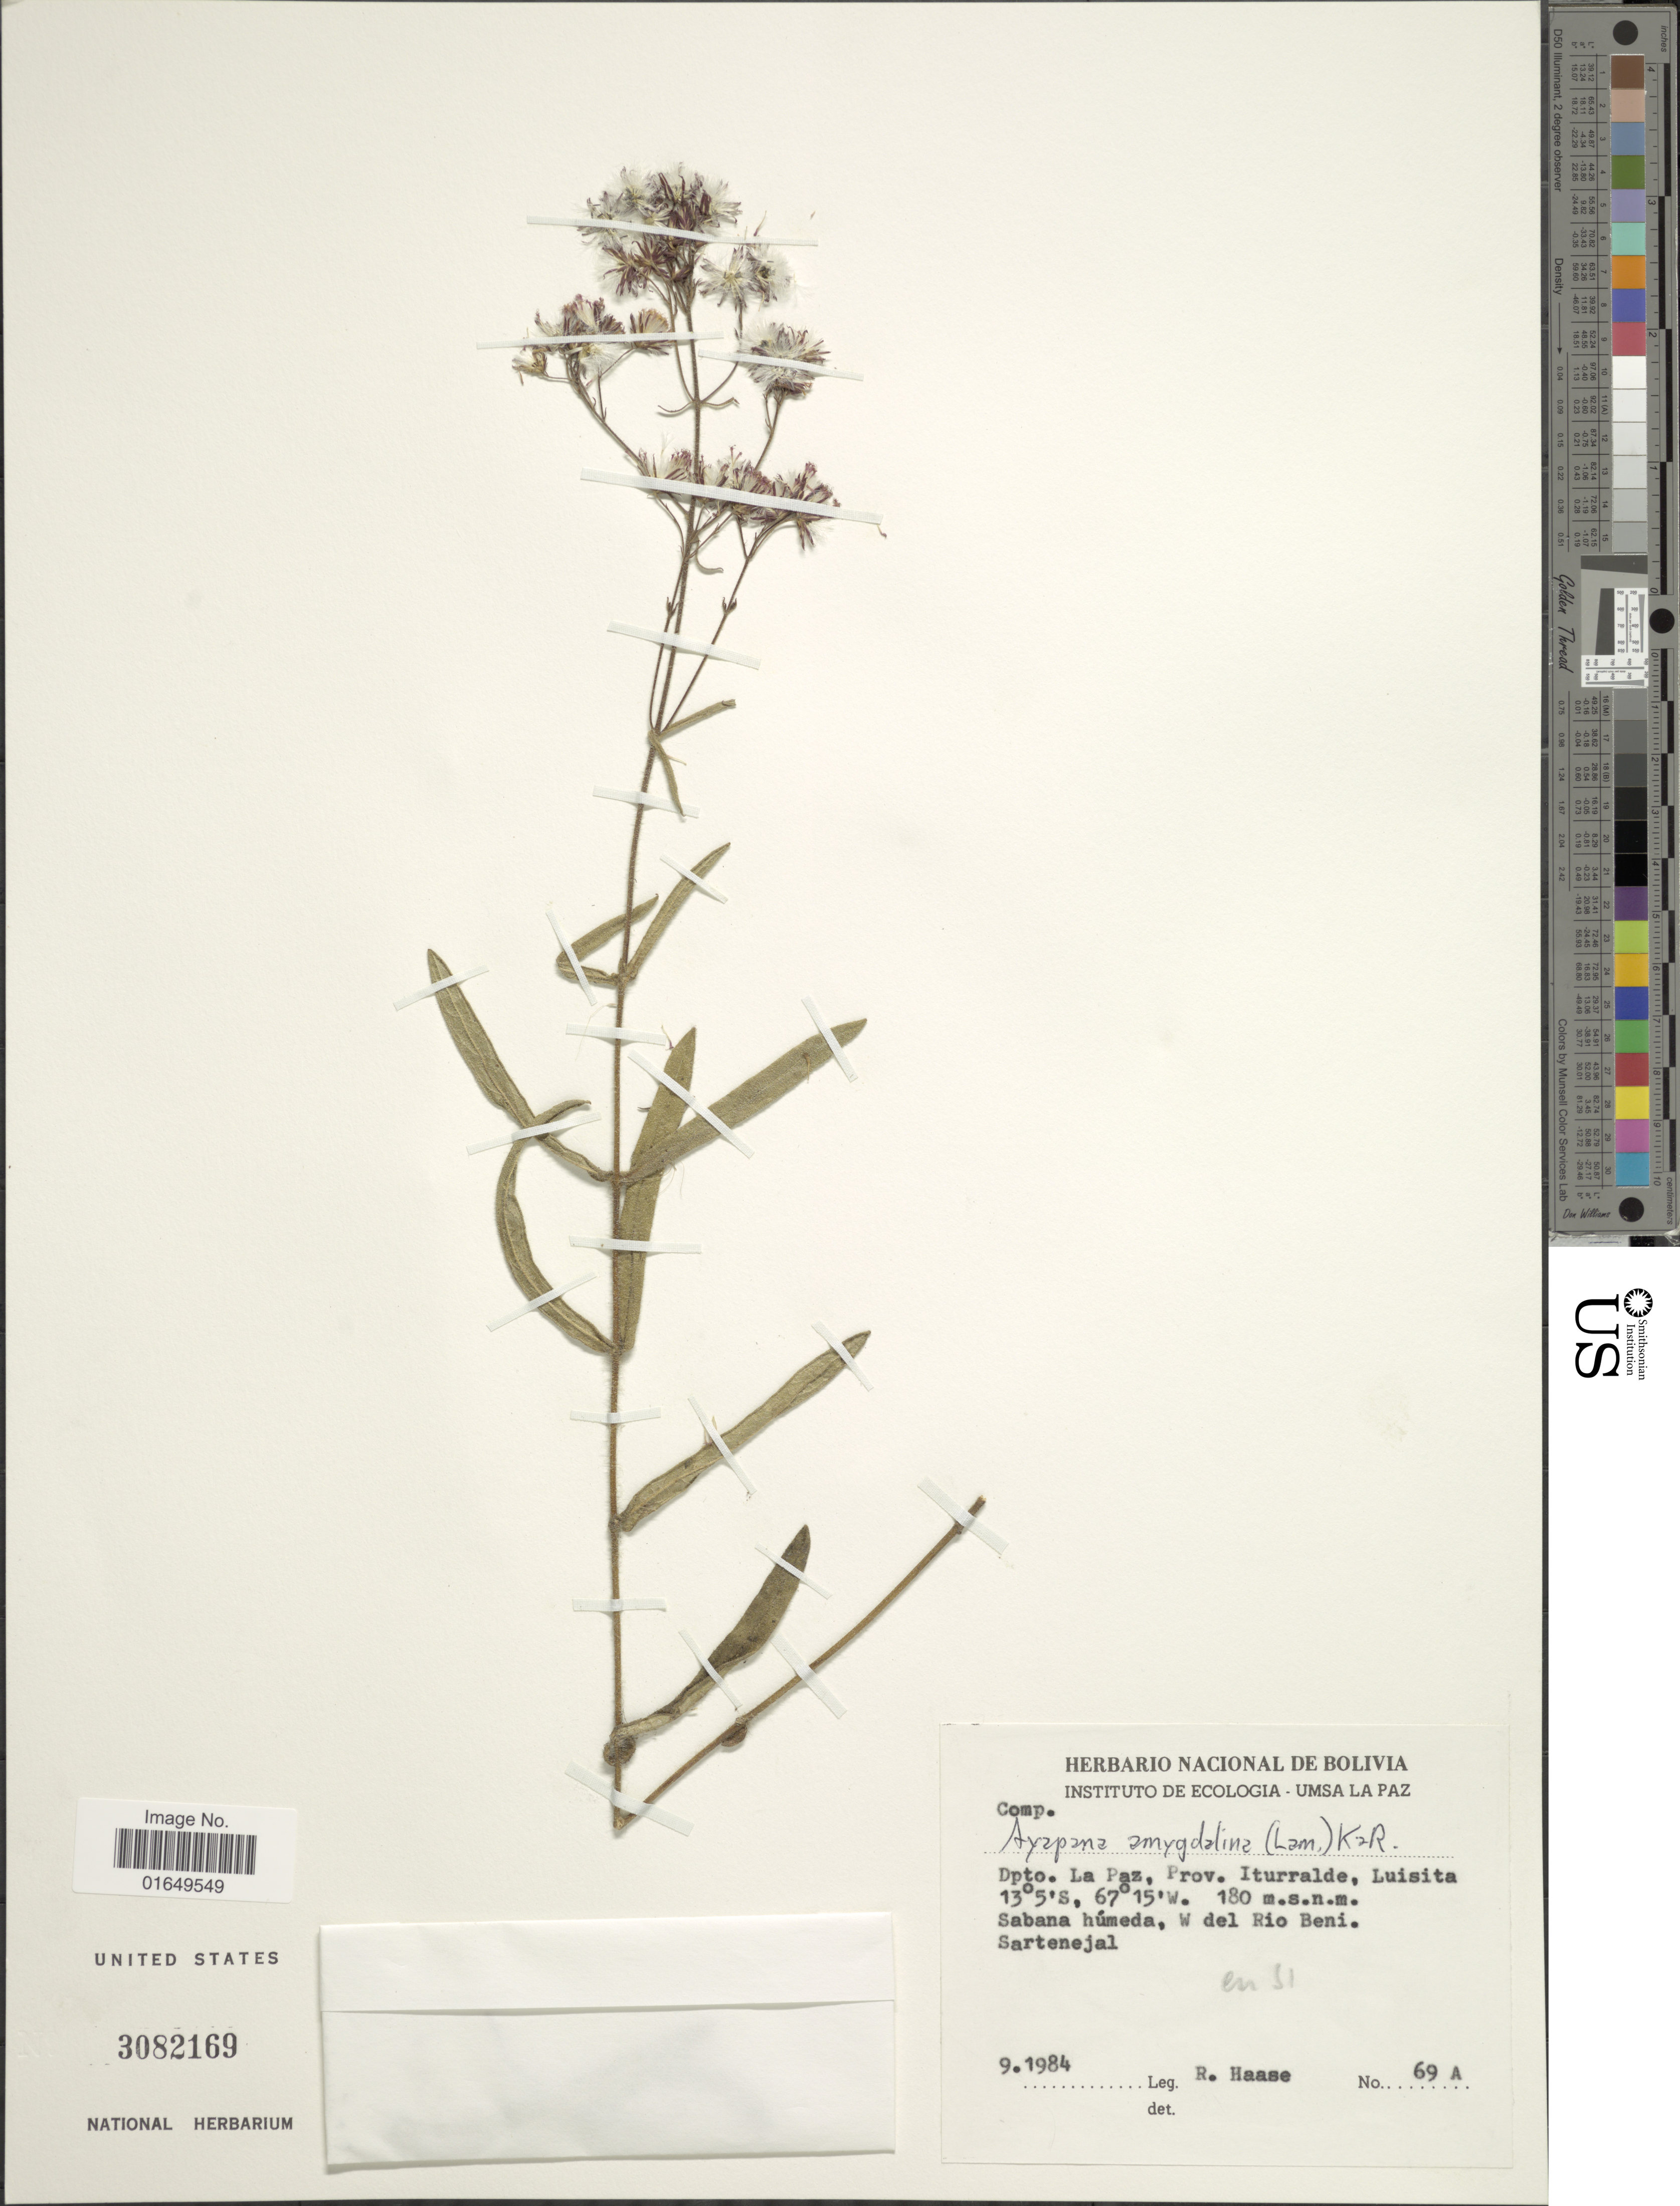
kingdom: Plantae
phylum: Tracheophyta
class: Magnoliopsida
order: Asterales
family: Asteraceae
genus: Ayapana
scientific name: Ayapana amygdalina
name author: (Lam.) R.M. King & H. Rob.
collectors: R. Haase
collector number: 69 A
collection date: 1984-09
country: Bolivia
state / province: La Paz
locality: Prov. Iturralde, Luisita, Sabana húmeda, W del Rio Beni. Sartenejal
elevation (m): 180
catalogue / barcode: US 3082169